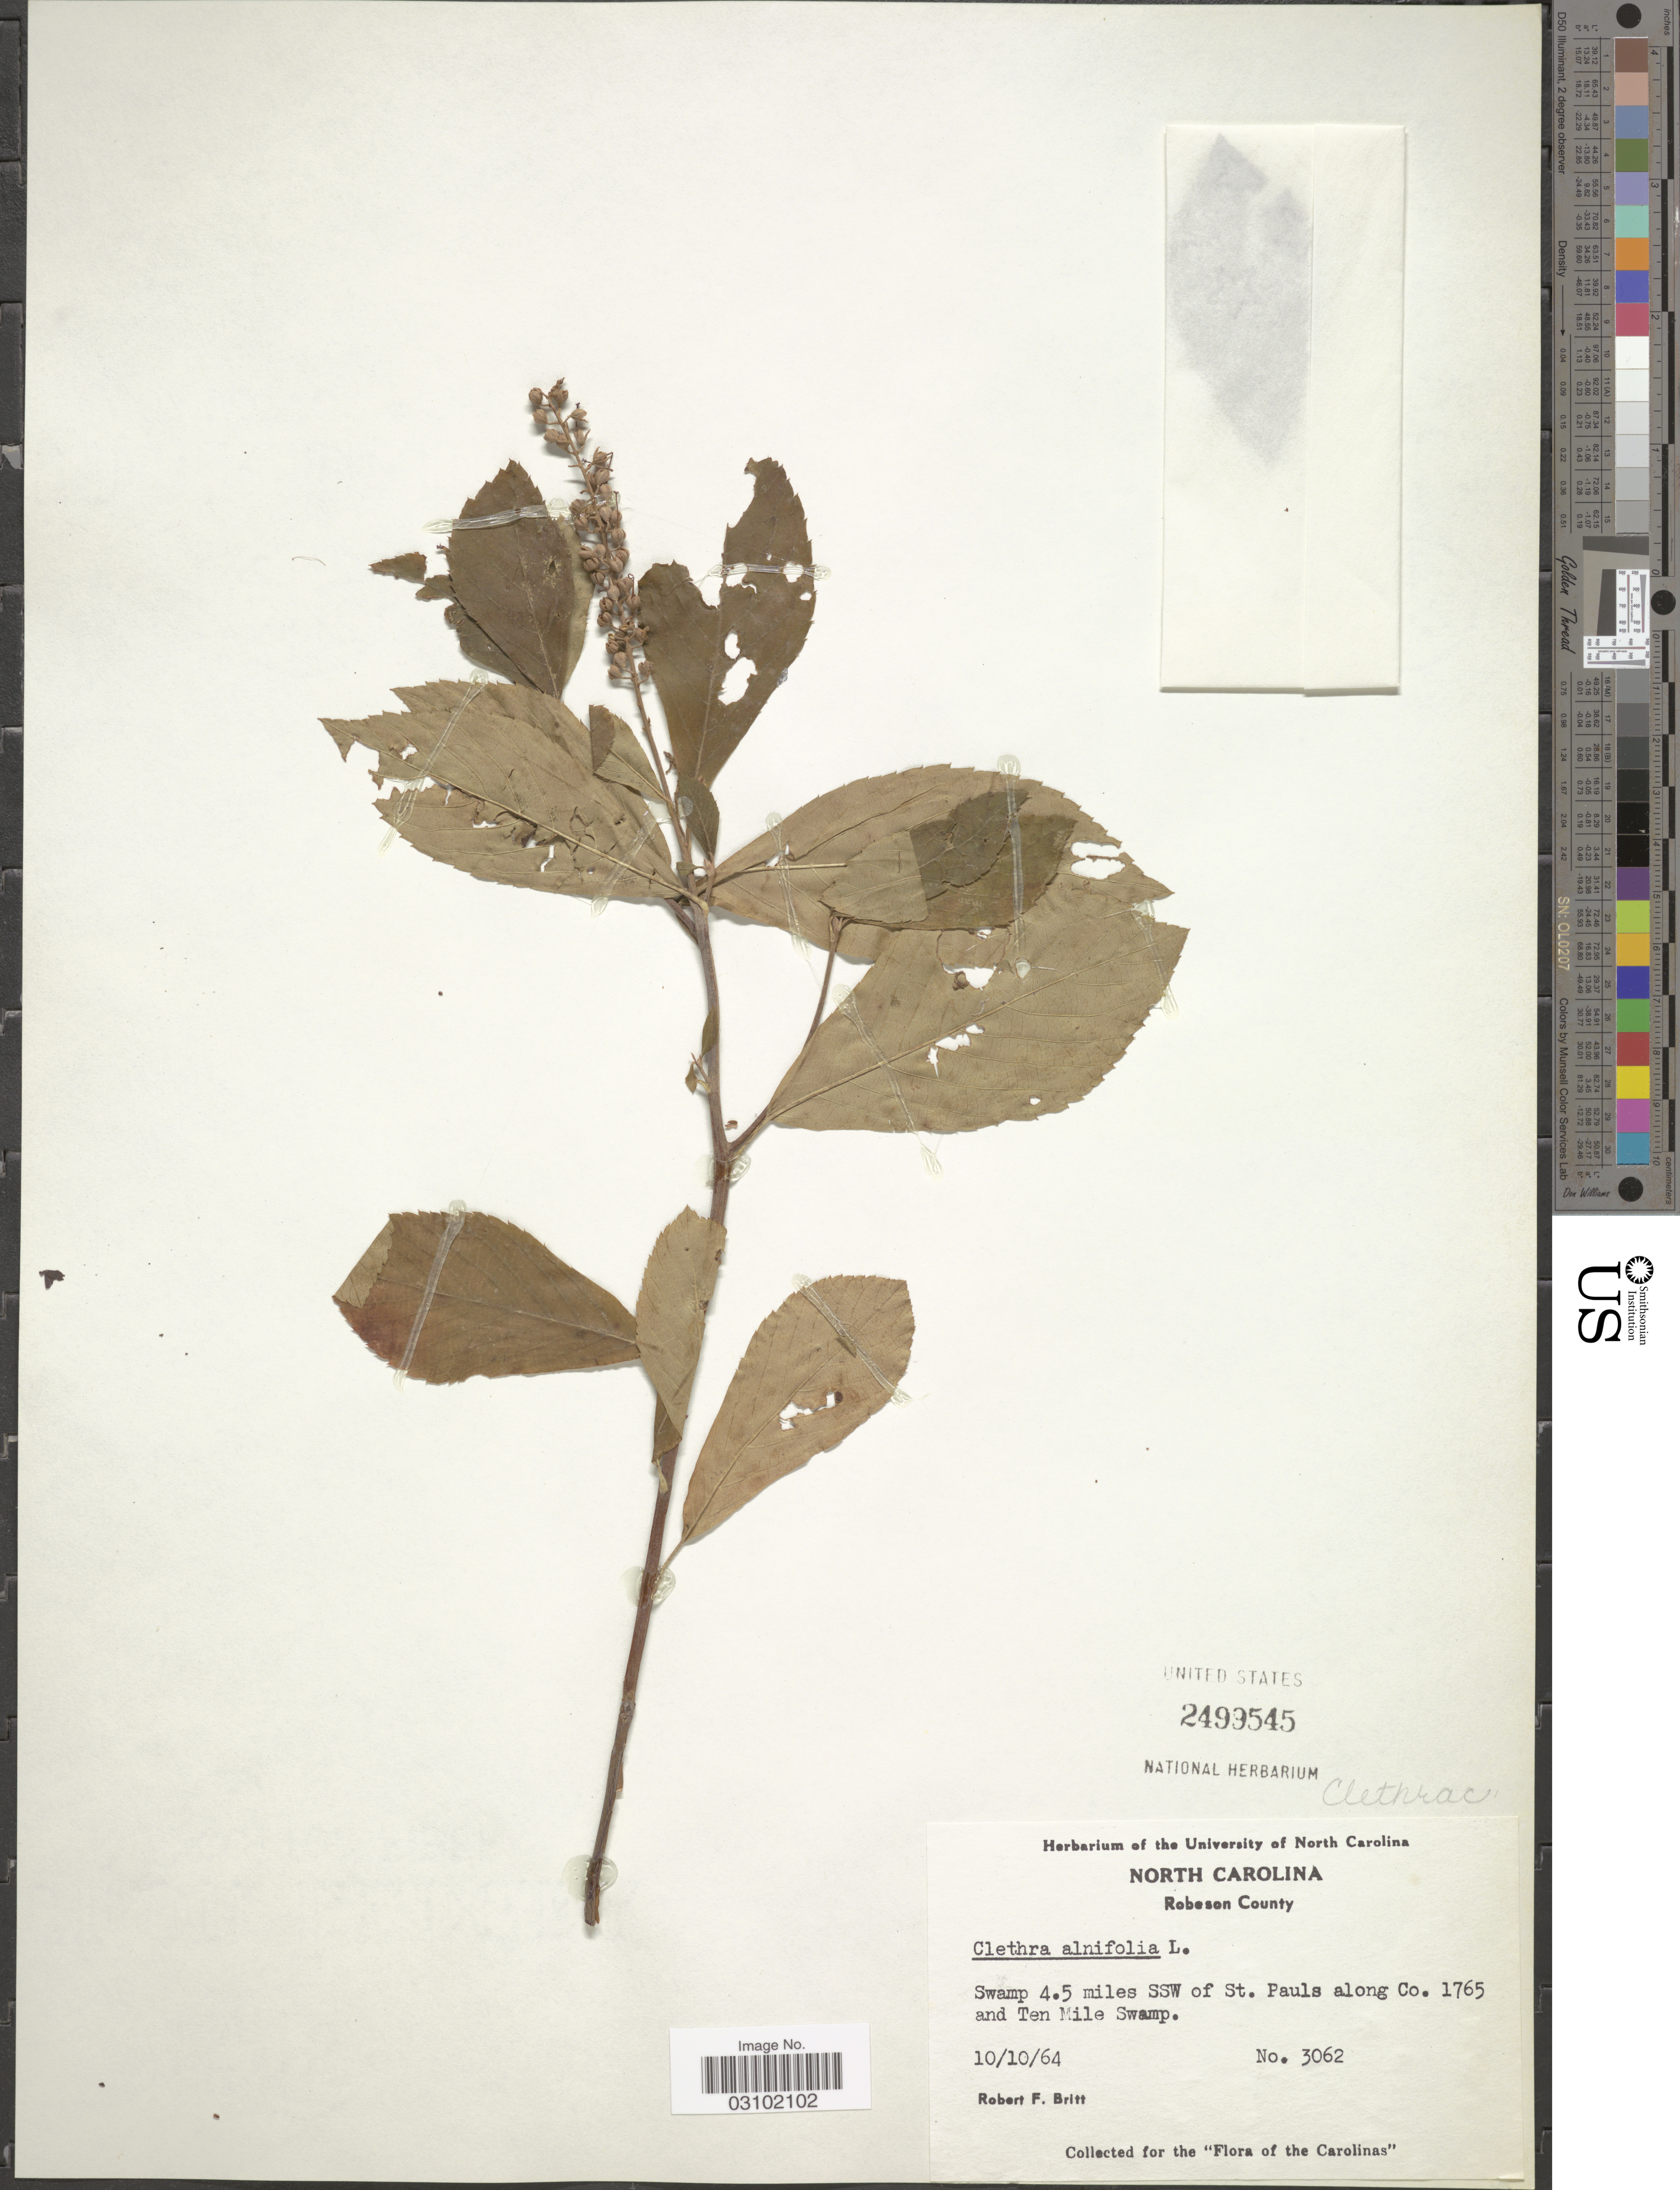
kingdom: Plantae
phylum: Tracheophyta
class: Magnoliopsida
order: Ericales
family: Clethraceae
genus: Clethra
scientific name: Clethra alnifolia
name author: L.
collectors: R. Britt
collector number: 3062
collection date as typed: Transcribed d/m/y: 10/10/64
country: United States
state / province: North Carolina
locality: Robeson County, Swamp 4.5 miles SSW of St. Pauls along Co. 1765 and Ten Mile Swamp.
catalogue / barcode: US 2499545